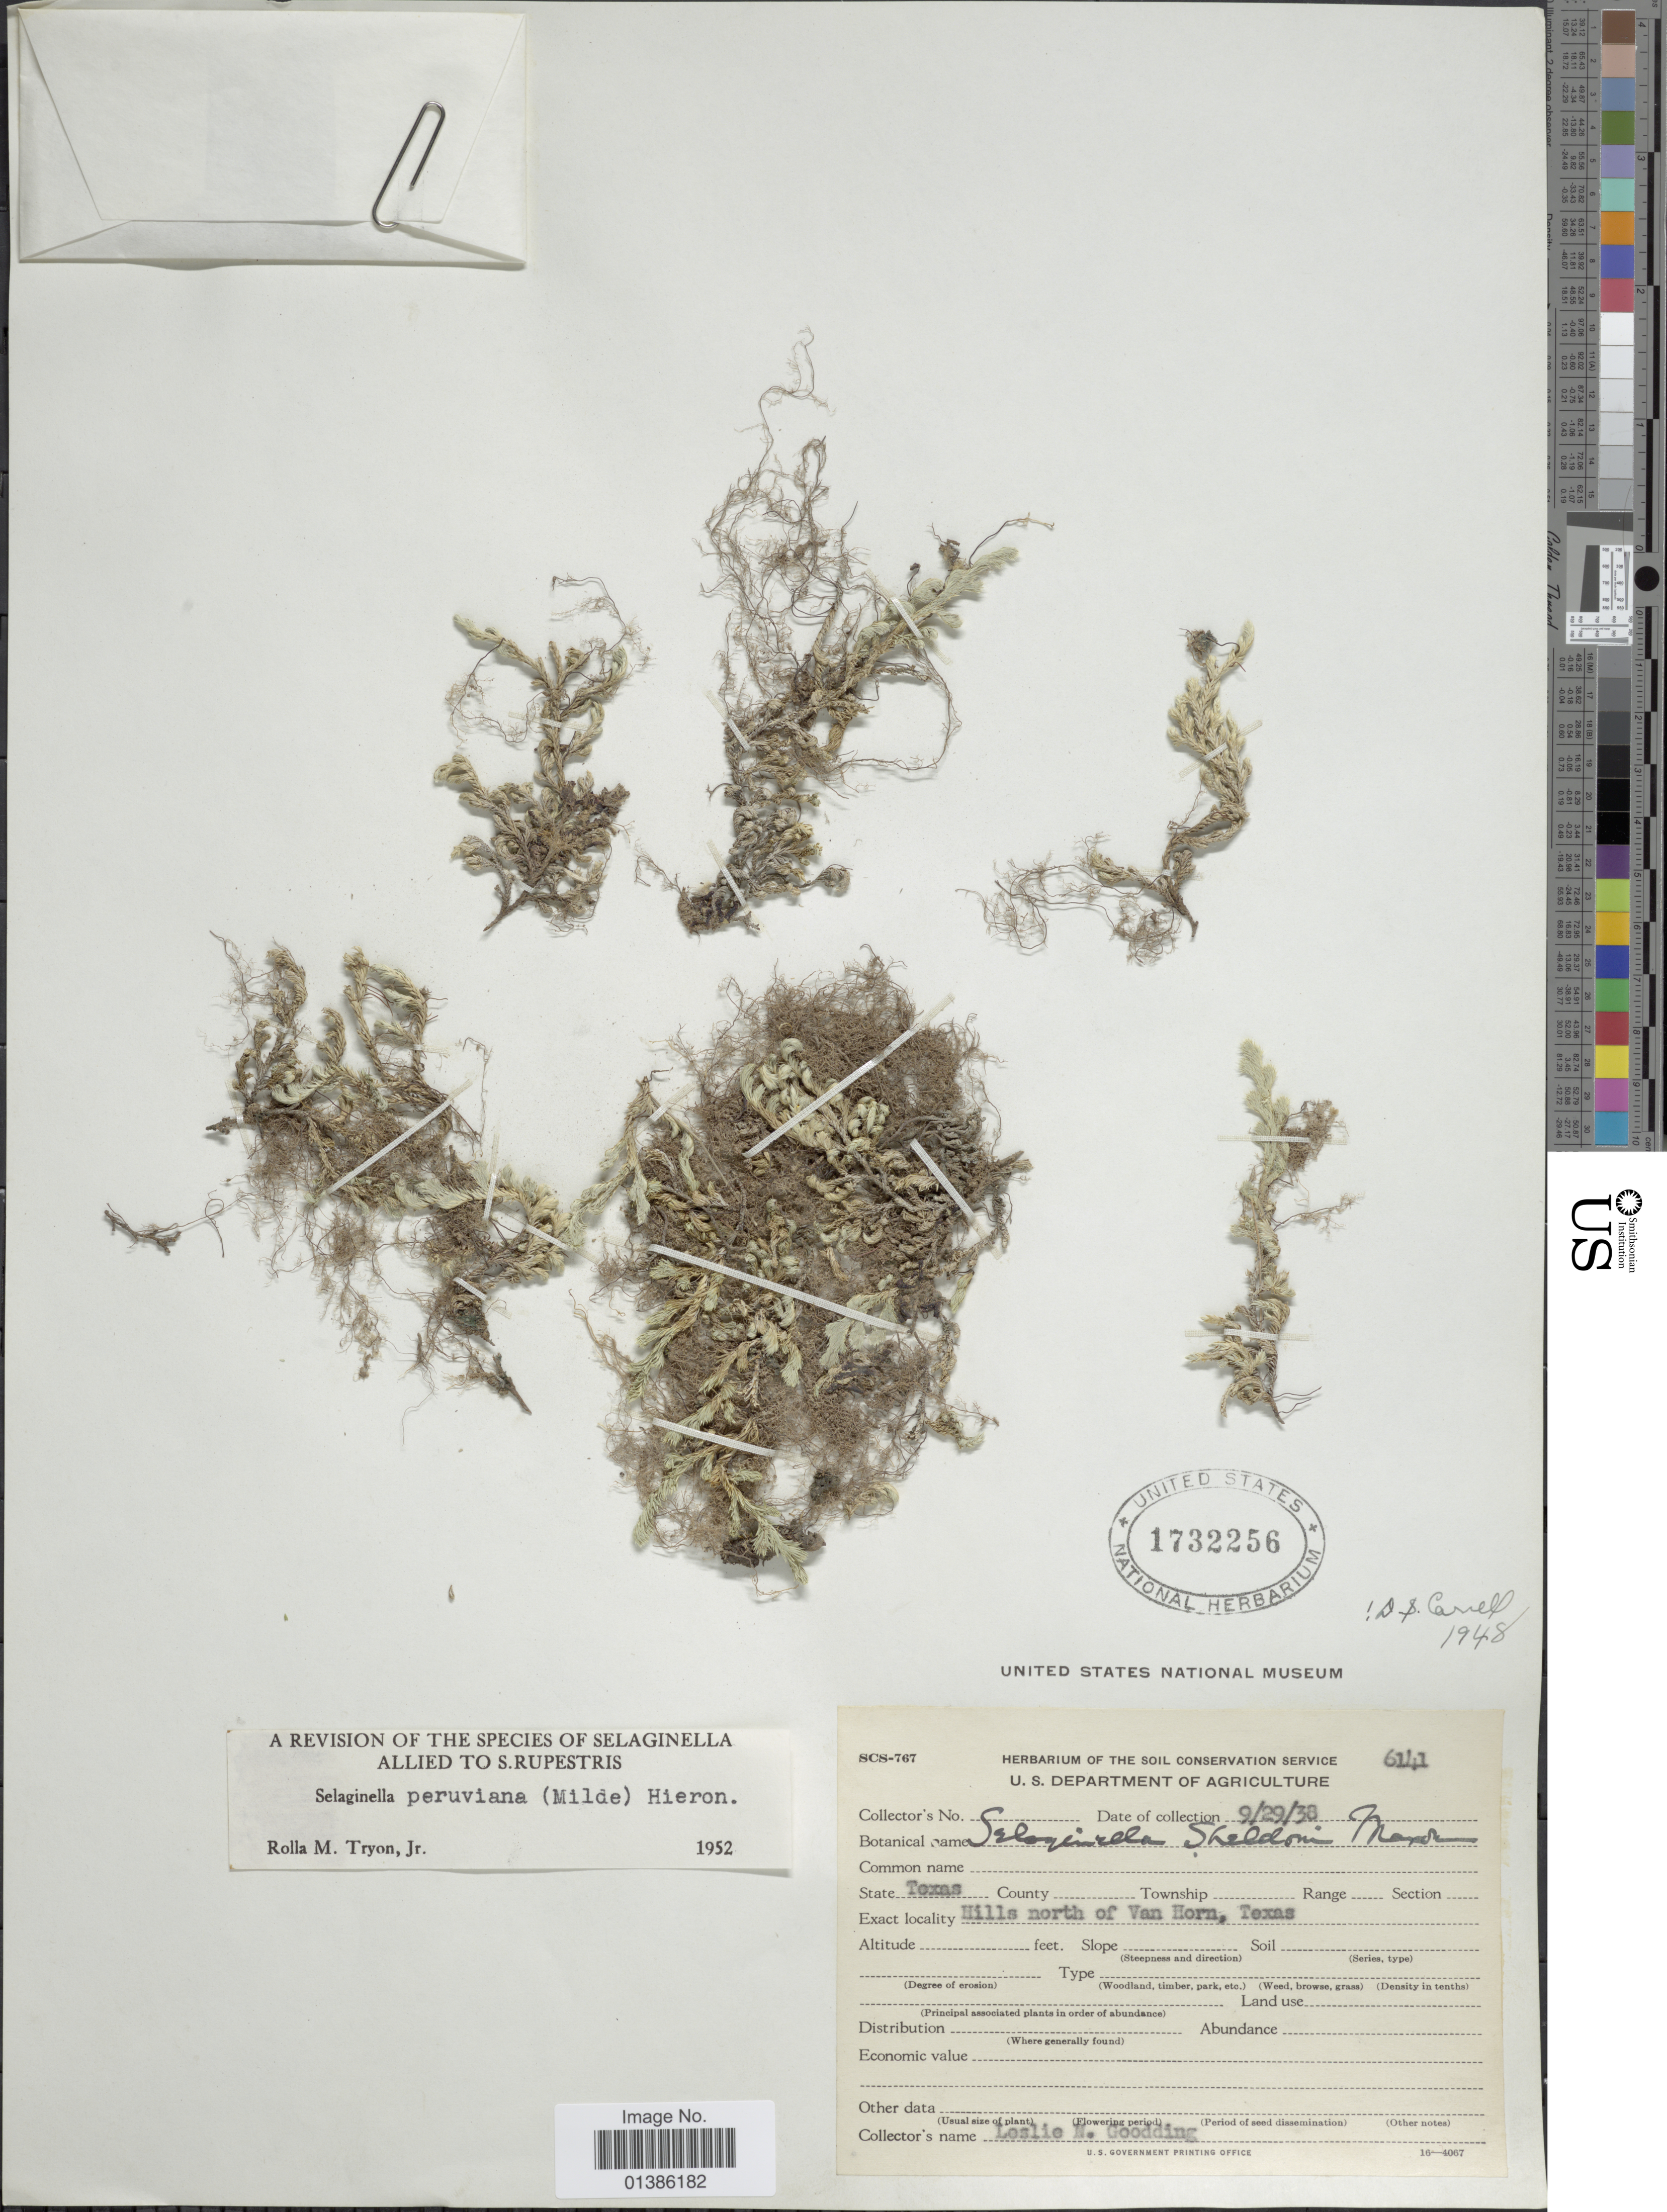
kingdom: Plantae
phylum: Tracheophyta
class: Lycopodiopsida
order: Selaginellales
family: Selaginellaceae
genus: Selaginella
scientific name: Selaginella peruviana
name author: (Milde) Hieron.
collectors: L. N. Goodding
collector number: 6141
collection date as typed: Transcribed d/m/y: 29/9/38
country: United States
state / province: Texas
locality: Hills north of Van Horn.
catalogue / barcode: US 1732256